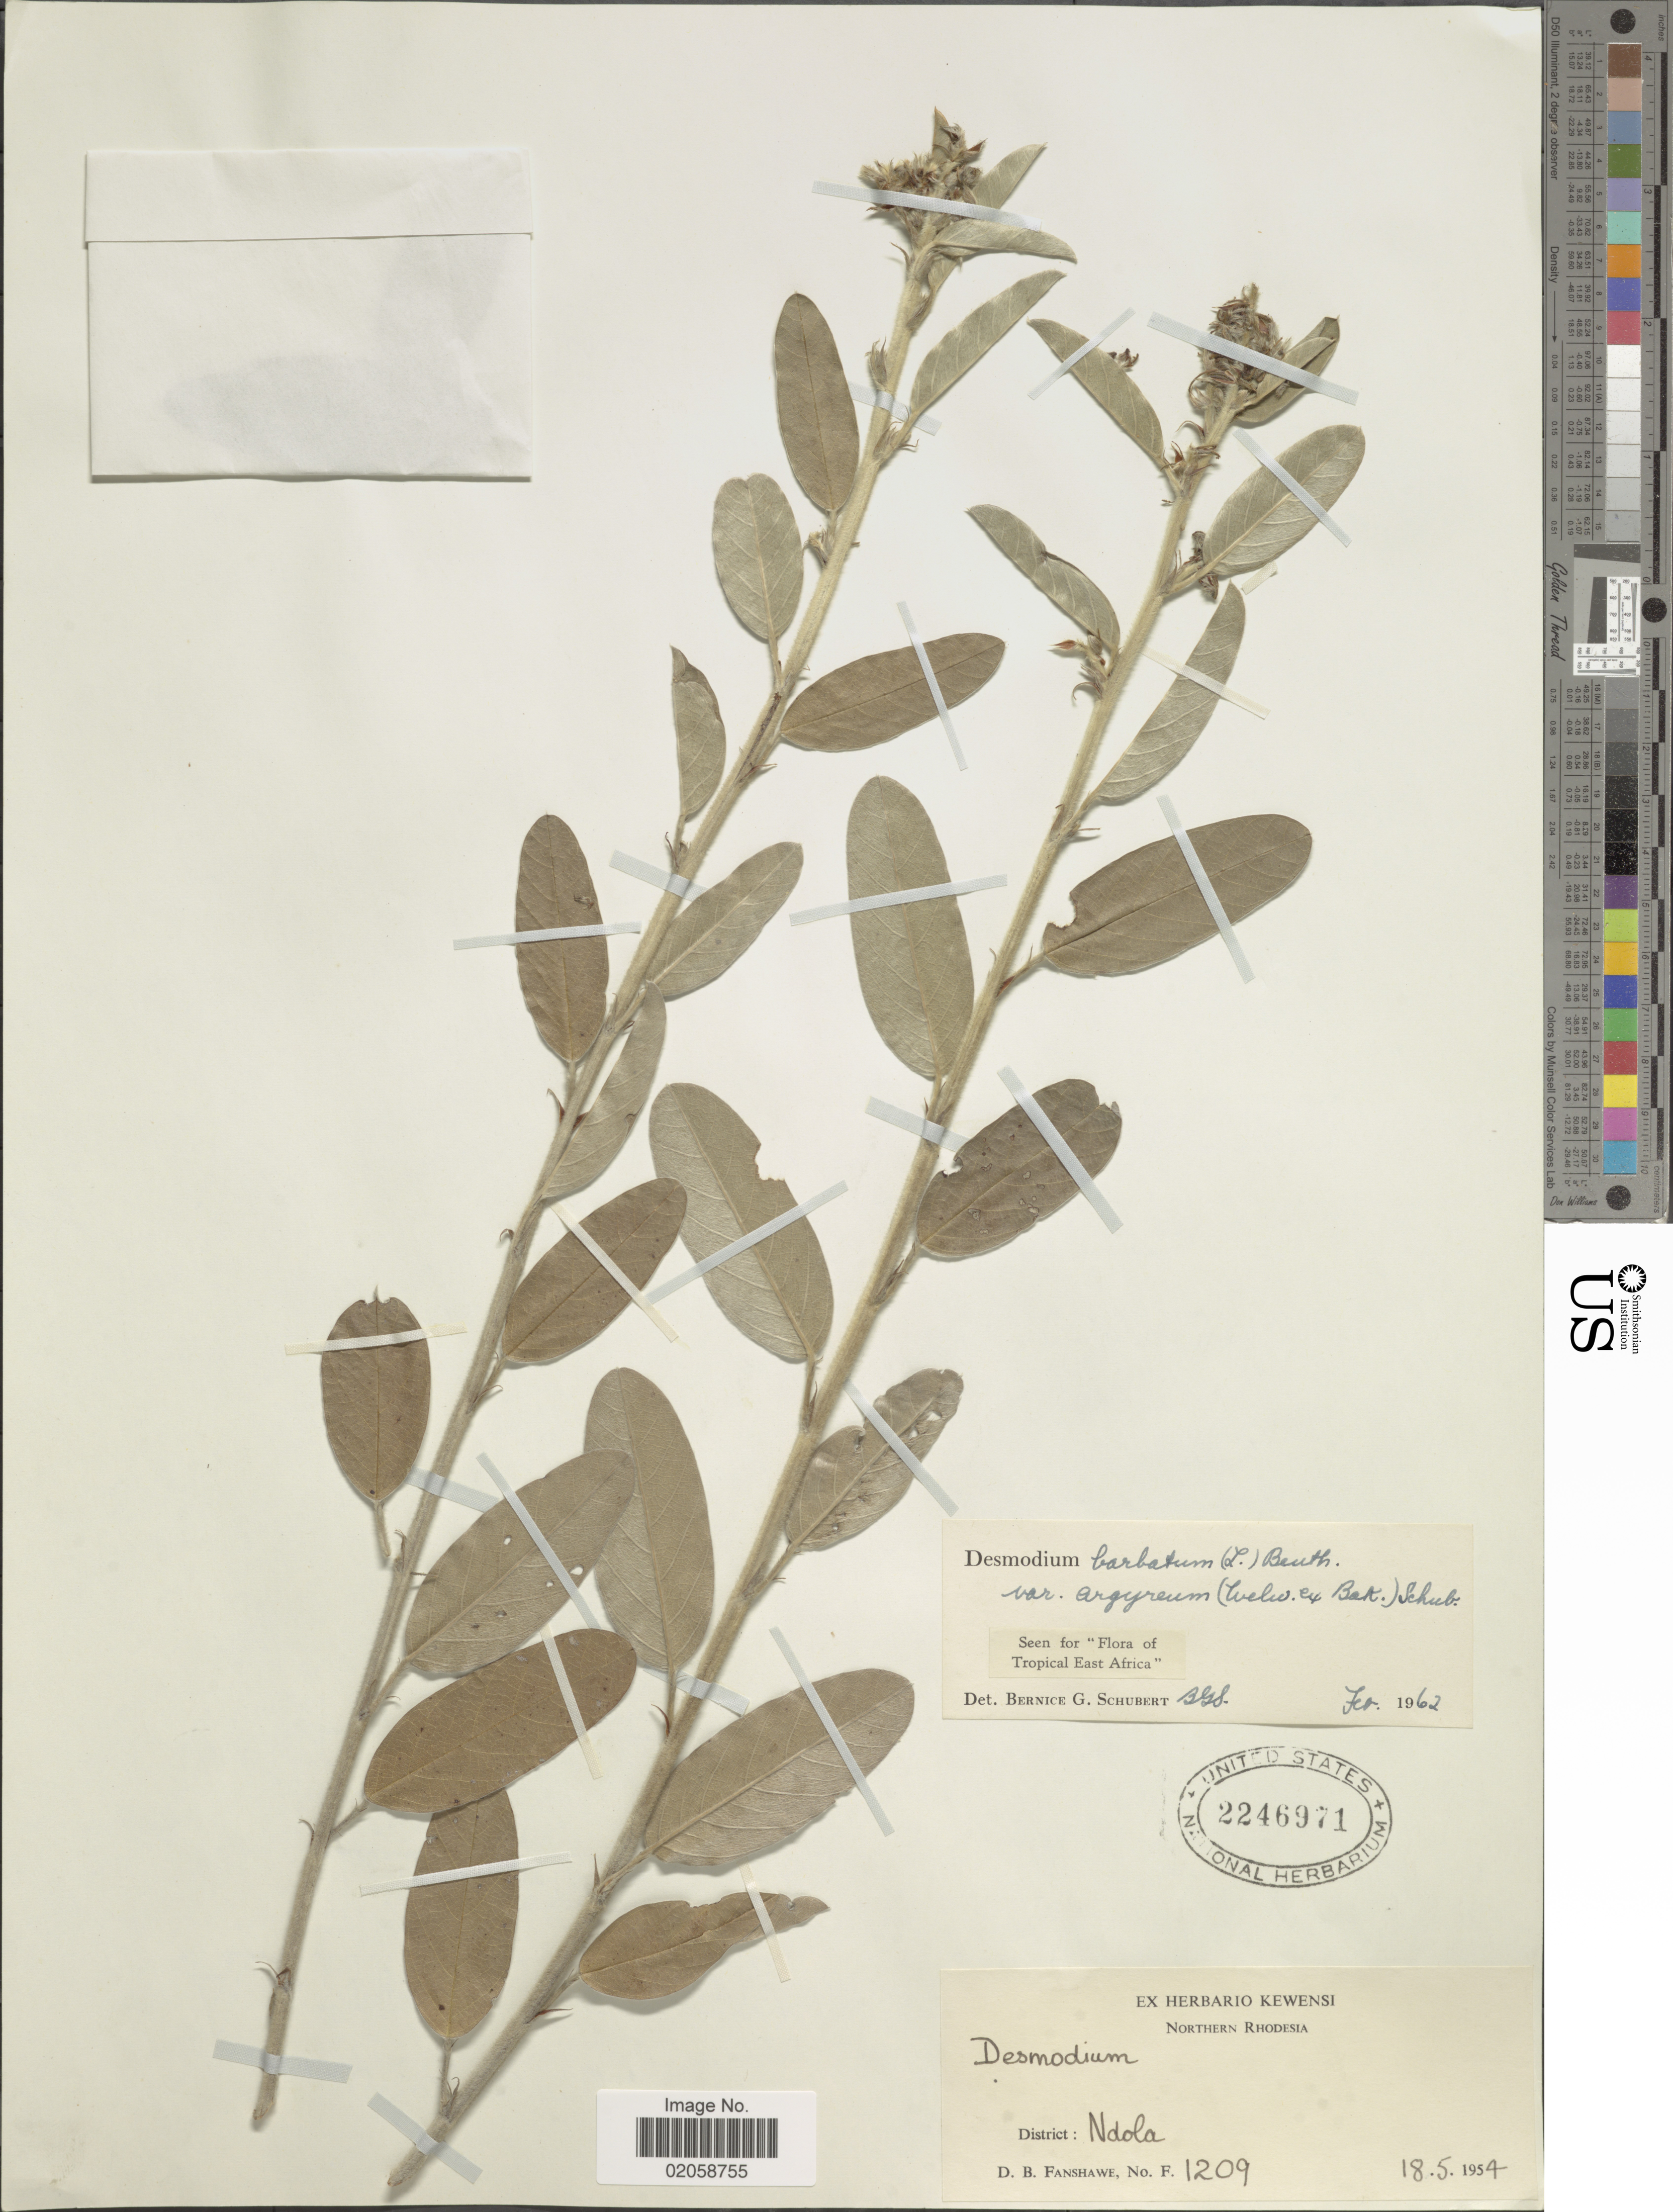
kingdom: Plantae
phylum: Tracheophyta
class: Magnoliopsida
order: Fabales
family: Fabaceae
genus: Grona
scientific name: Grona barbata var. argyrea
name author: (Baker) H. Ohashi & K. Ohashi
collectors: D. B. Fanshawe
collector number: F1209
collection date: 1954-05-18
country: Zambia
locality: Northern Rhodesia. District: Ndola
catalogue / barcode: US 2246971